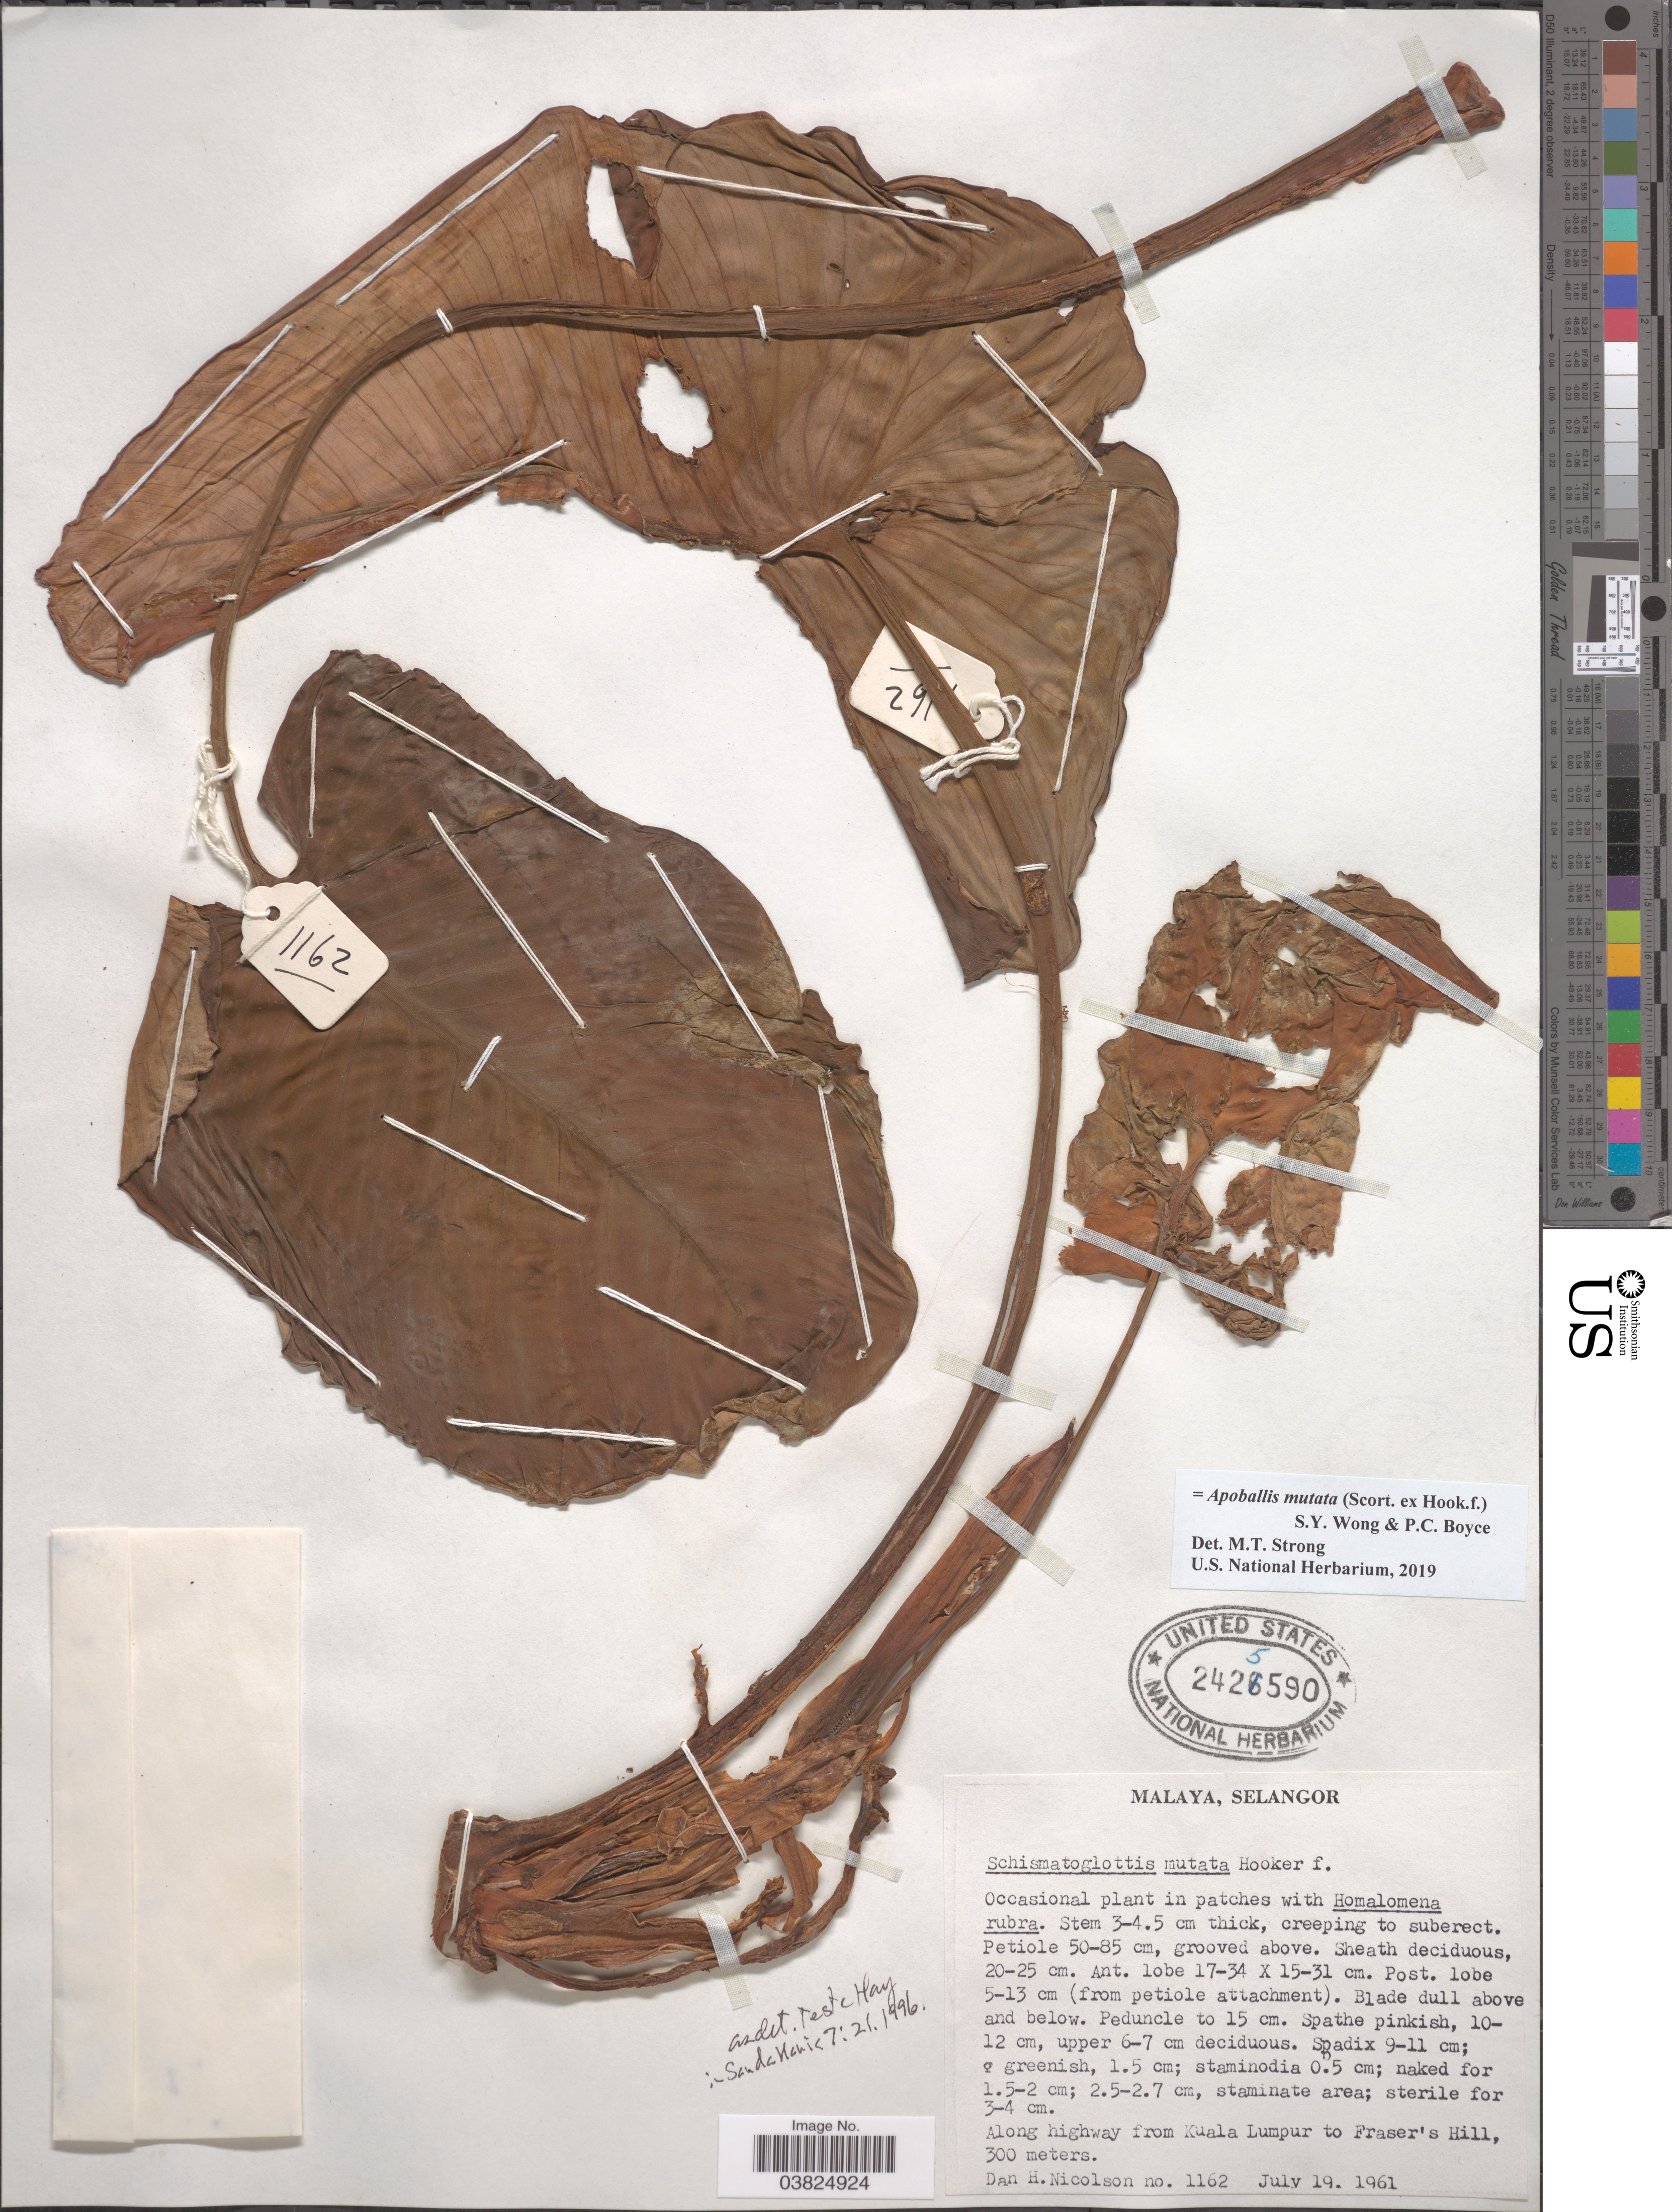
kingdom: Plantae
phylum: Tracheophyta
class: Liliopsida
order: Alismatales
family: Araceae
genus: Apoballis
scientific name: Apoballis mutata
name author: (Scort. ex Hook. f.) S.Y. Wong & P.C. Boyce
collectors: D. H. Nicolson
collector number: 1162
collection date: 1961-07-19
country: Malaysia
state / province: Selangor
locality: Malaya. Along highway from Kuala Lumpur to Fraser's Hill.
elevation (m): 300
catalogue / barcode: US 2425590